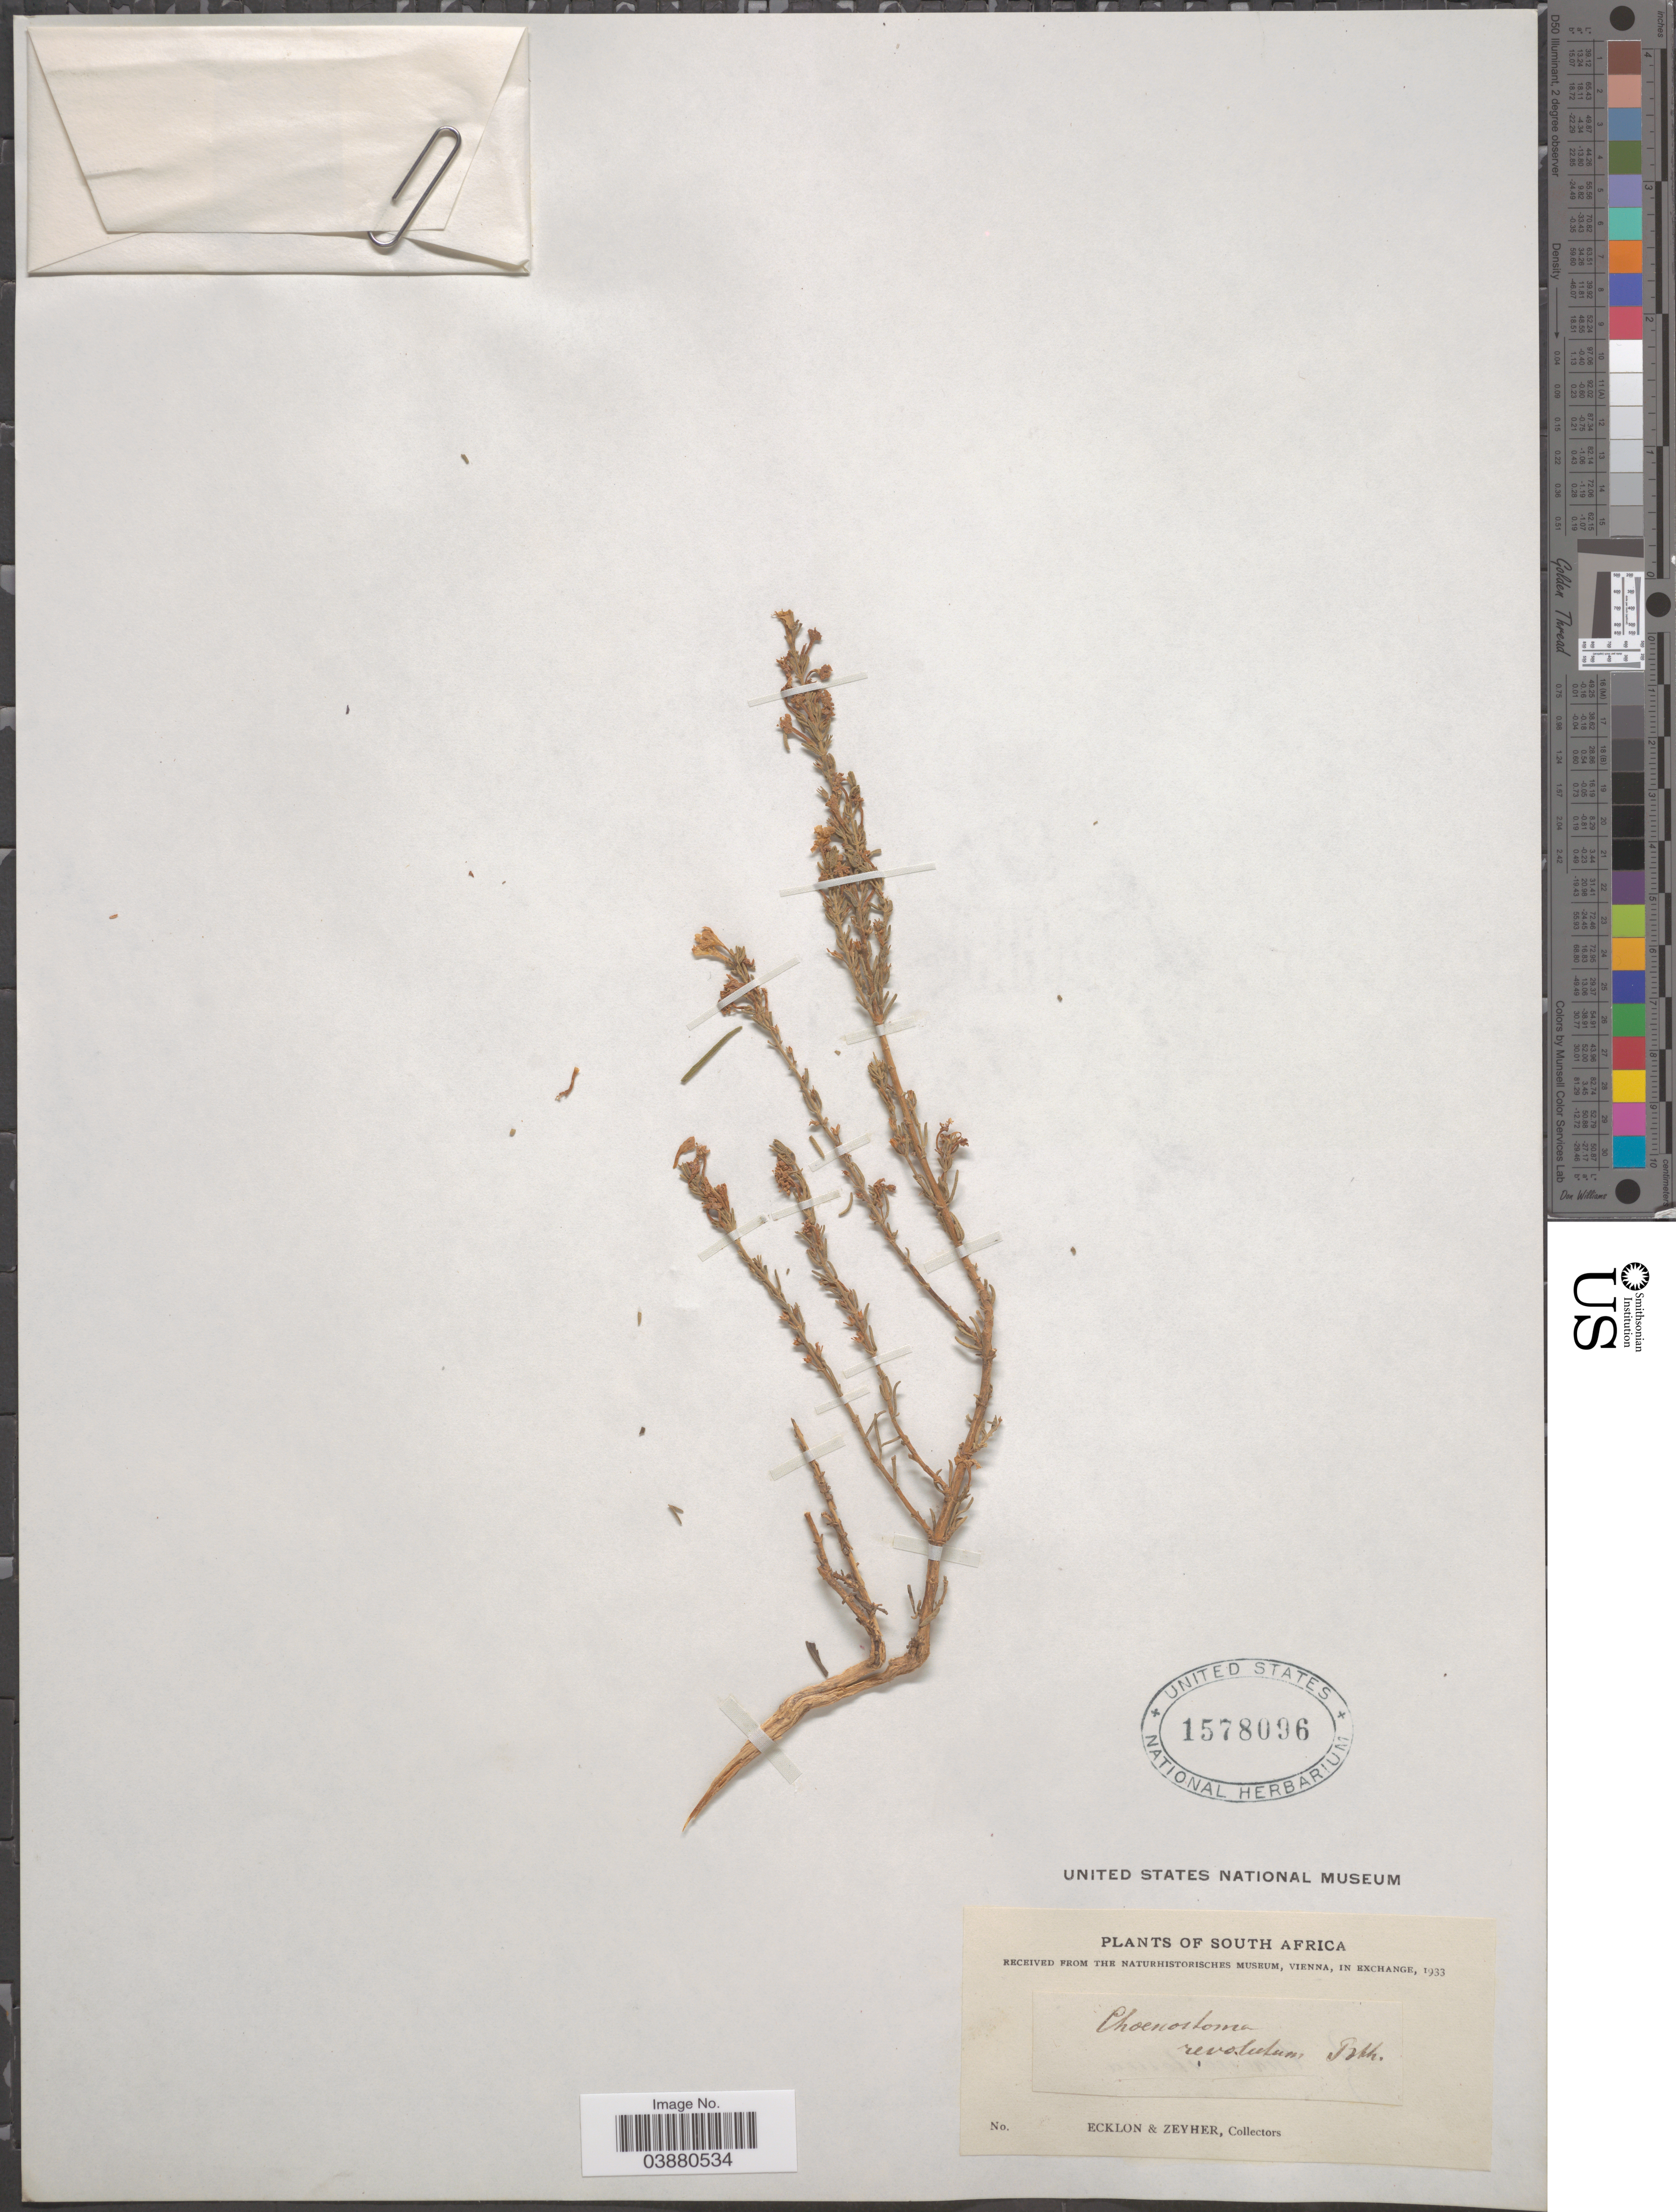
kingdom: Plantae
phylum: Tracheophyta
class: Magnoliopsida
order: Lamiales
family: Scrophulariaceae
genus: Sutera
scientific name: Sutera revoluta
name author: (Thunb.) Kuntze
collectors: -. Ecklon & -. Zeyher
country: South Africa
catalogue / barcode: US 1578096